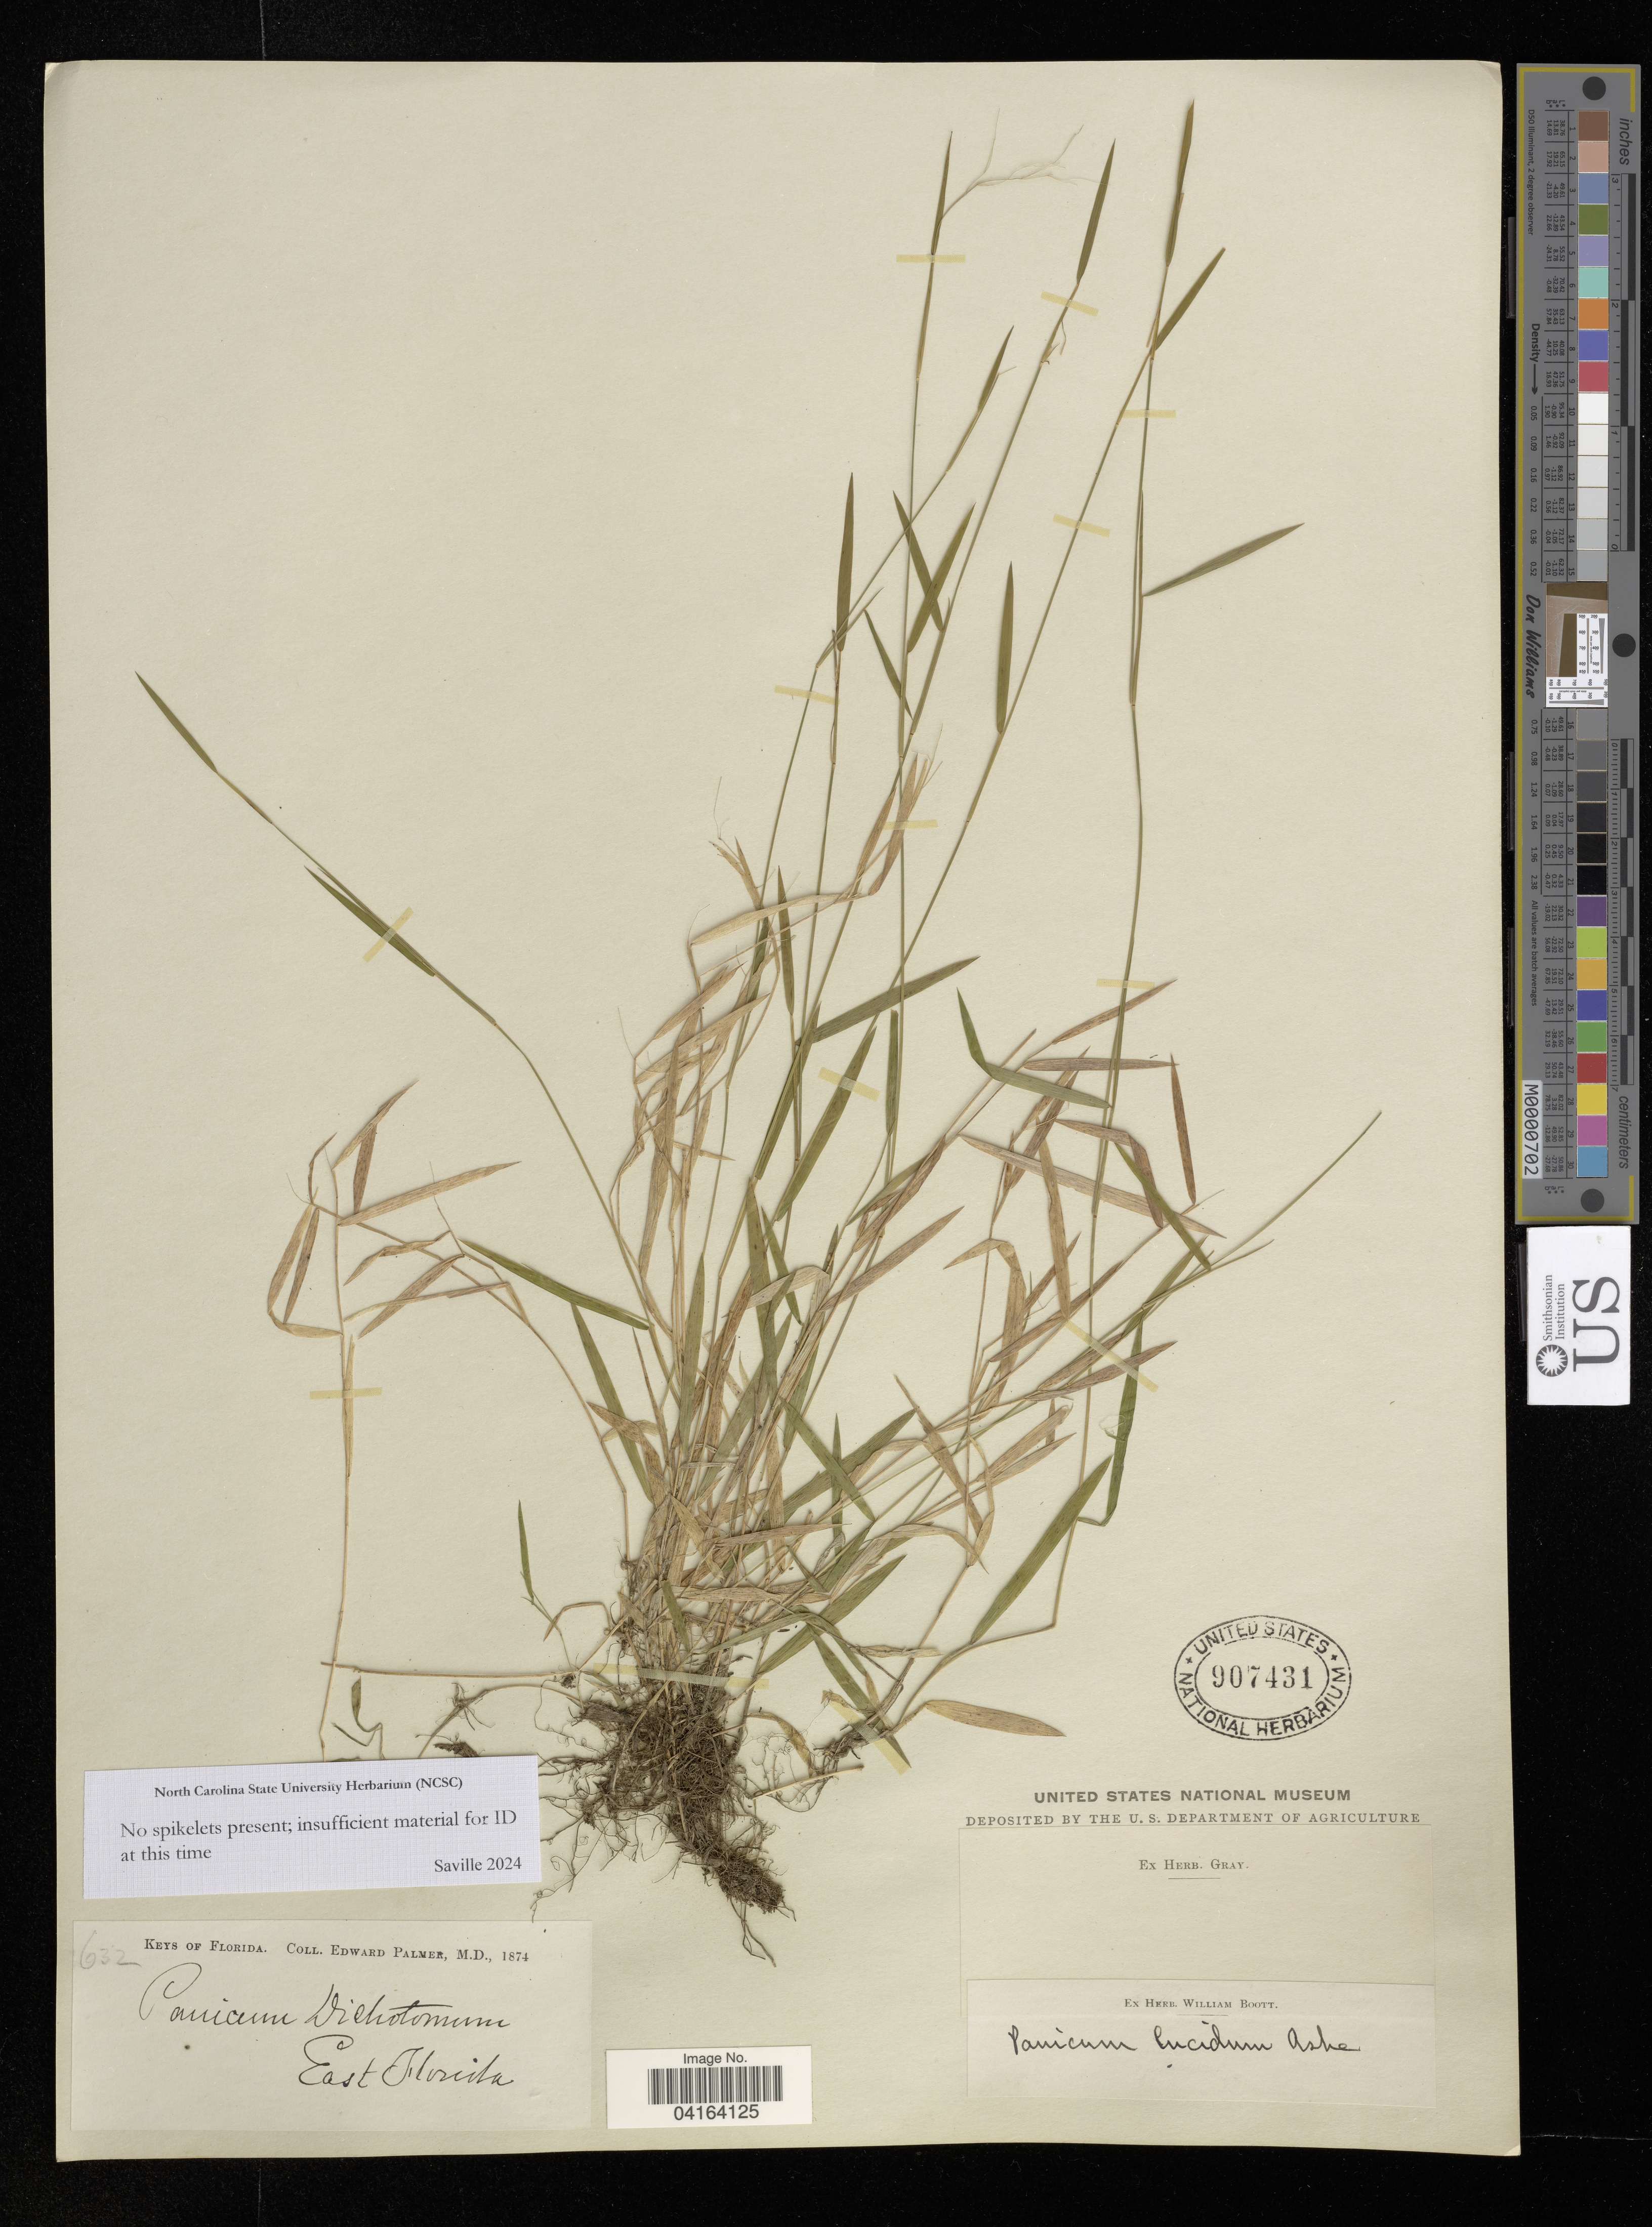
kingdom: Plantae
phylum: Tracheophyta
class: Liliopsida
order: Poales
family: Poaceae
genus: Panicum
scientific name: Panicum dichotomum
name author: L.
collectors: E. Palmer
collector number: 632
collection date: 1874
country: United States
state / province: Florida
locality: East Florida.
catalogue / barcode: US 907431